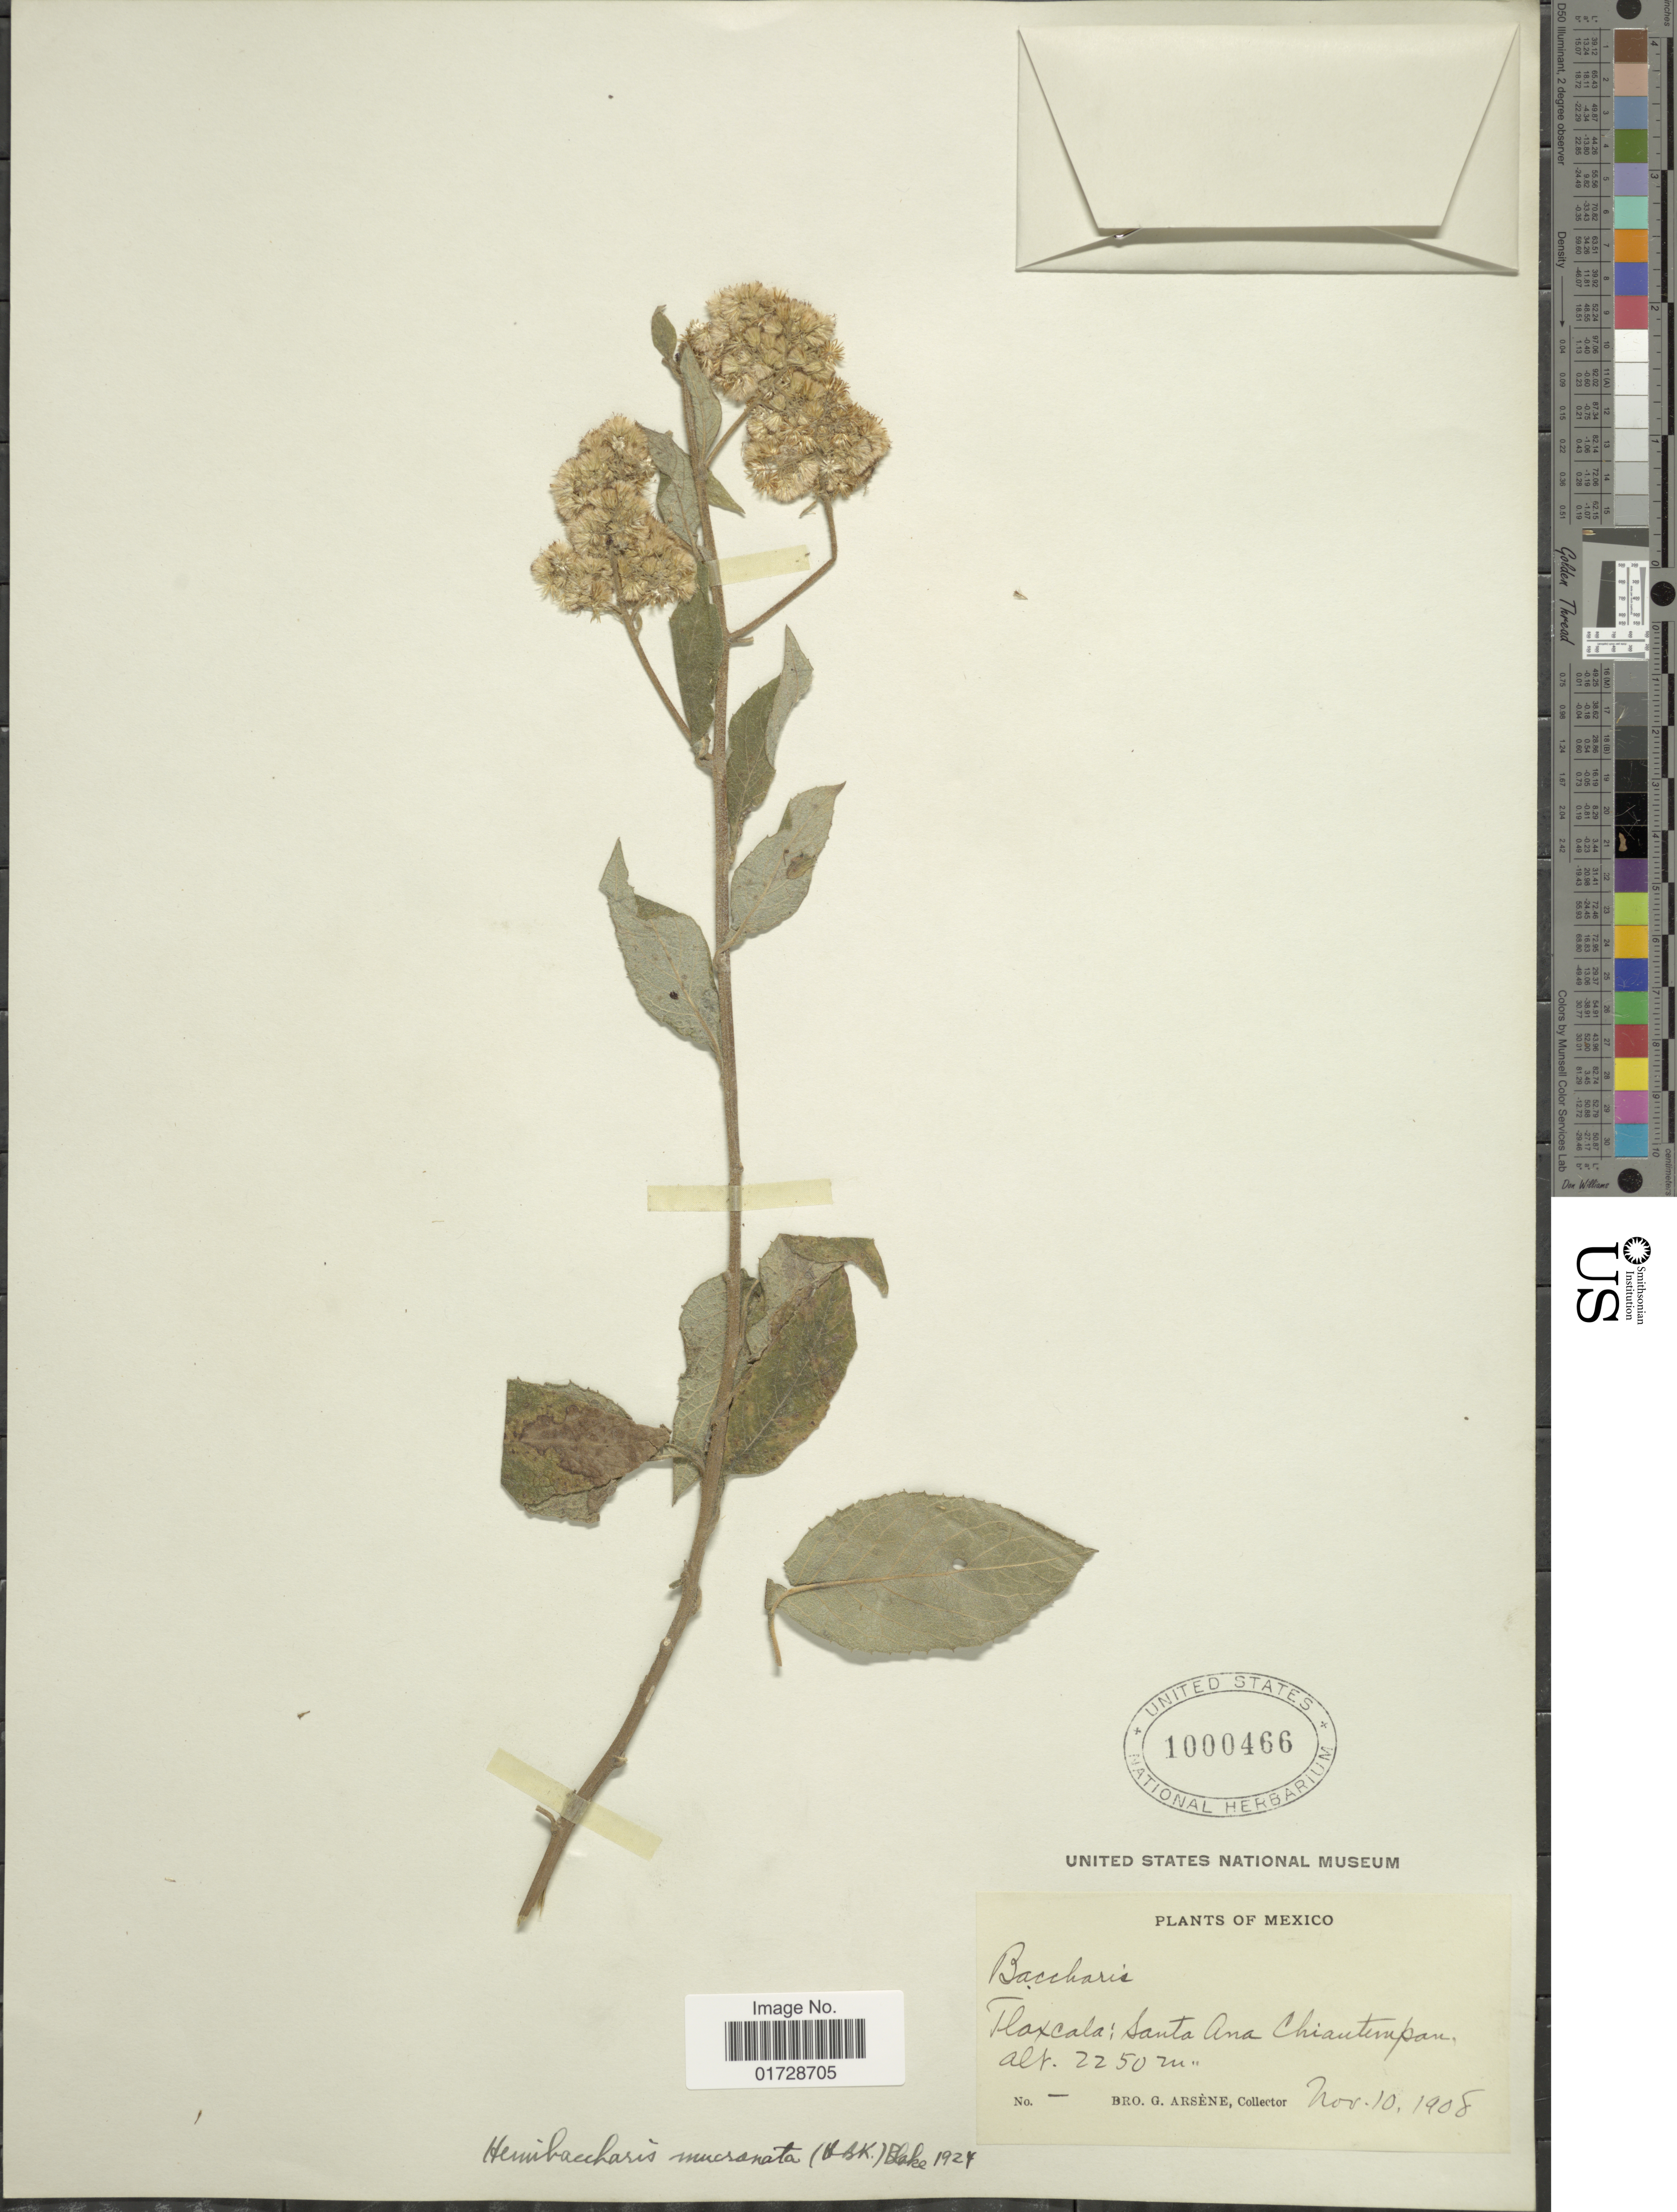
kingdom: Plantae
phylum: Tracheophyta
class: Magnoliopsida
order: Asterales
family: Asteraceae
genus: Archibaccharis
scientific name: Archibaccharis serratifolia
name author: (Kunth) S.F. Blake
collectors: Bro. G. Arsène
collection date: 1908-11-10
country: Mexico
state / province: Tlaxcala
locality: Santa Ana Chiautempan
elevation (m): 2250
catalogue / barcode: US 1000466